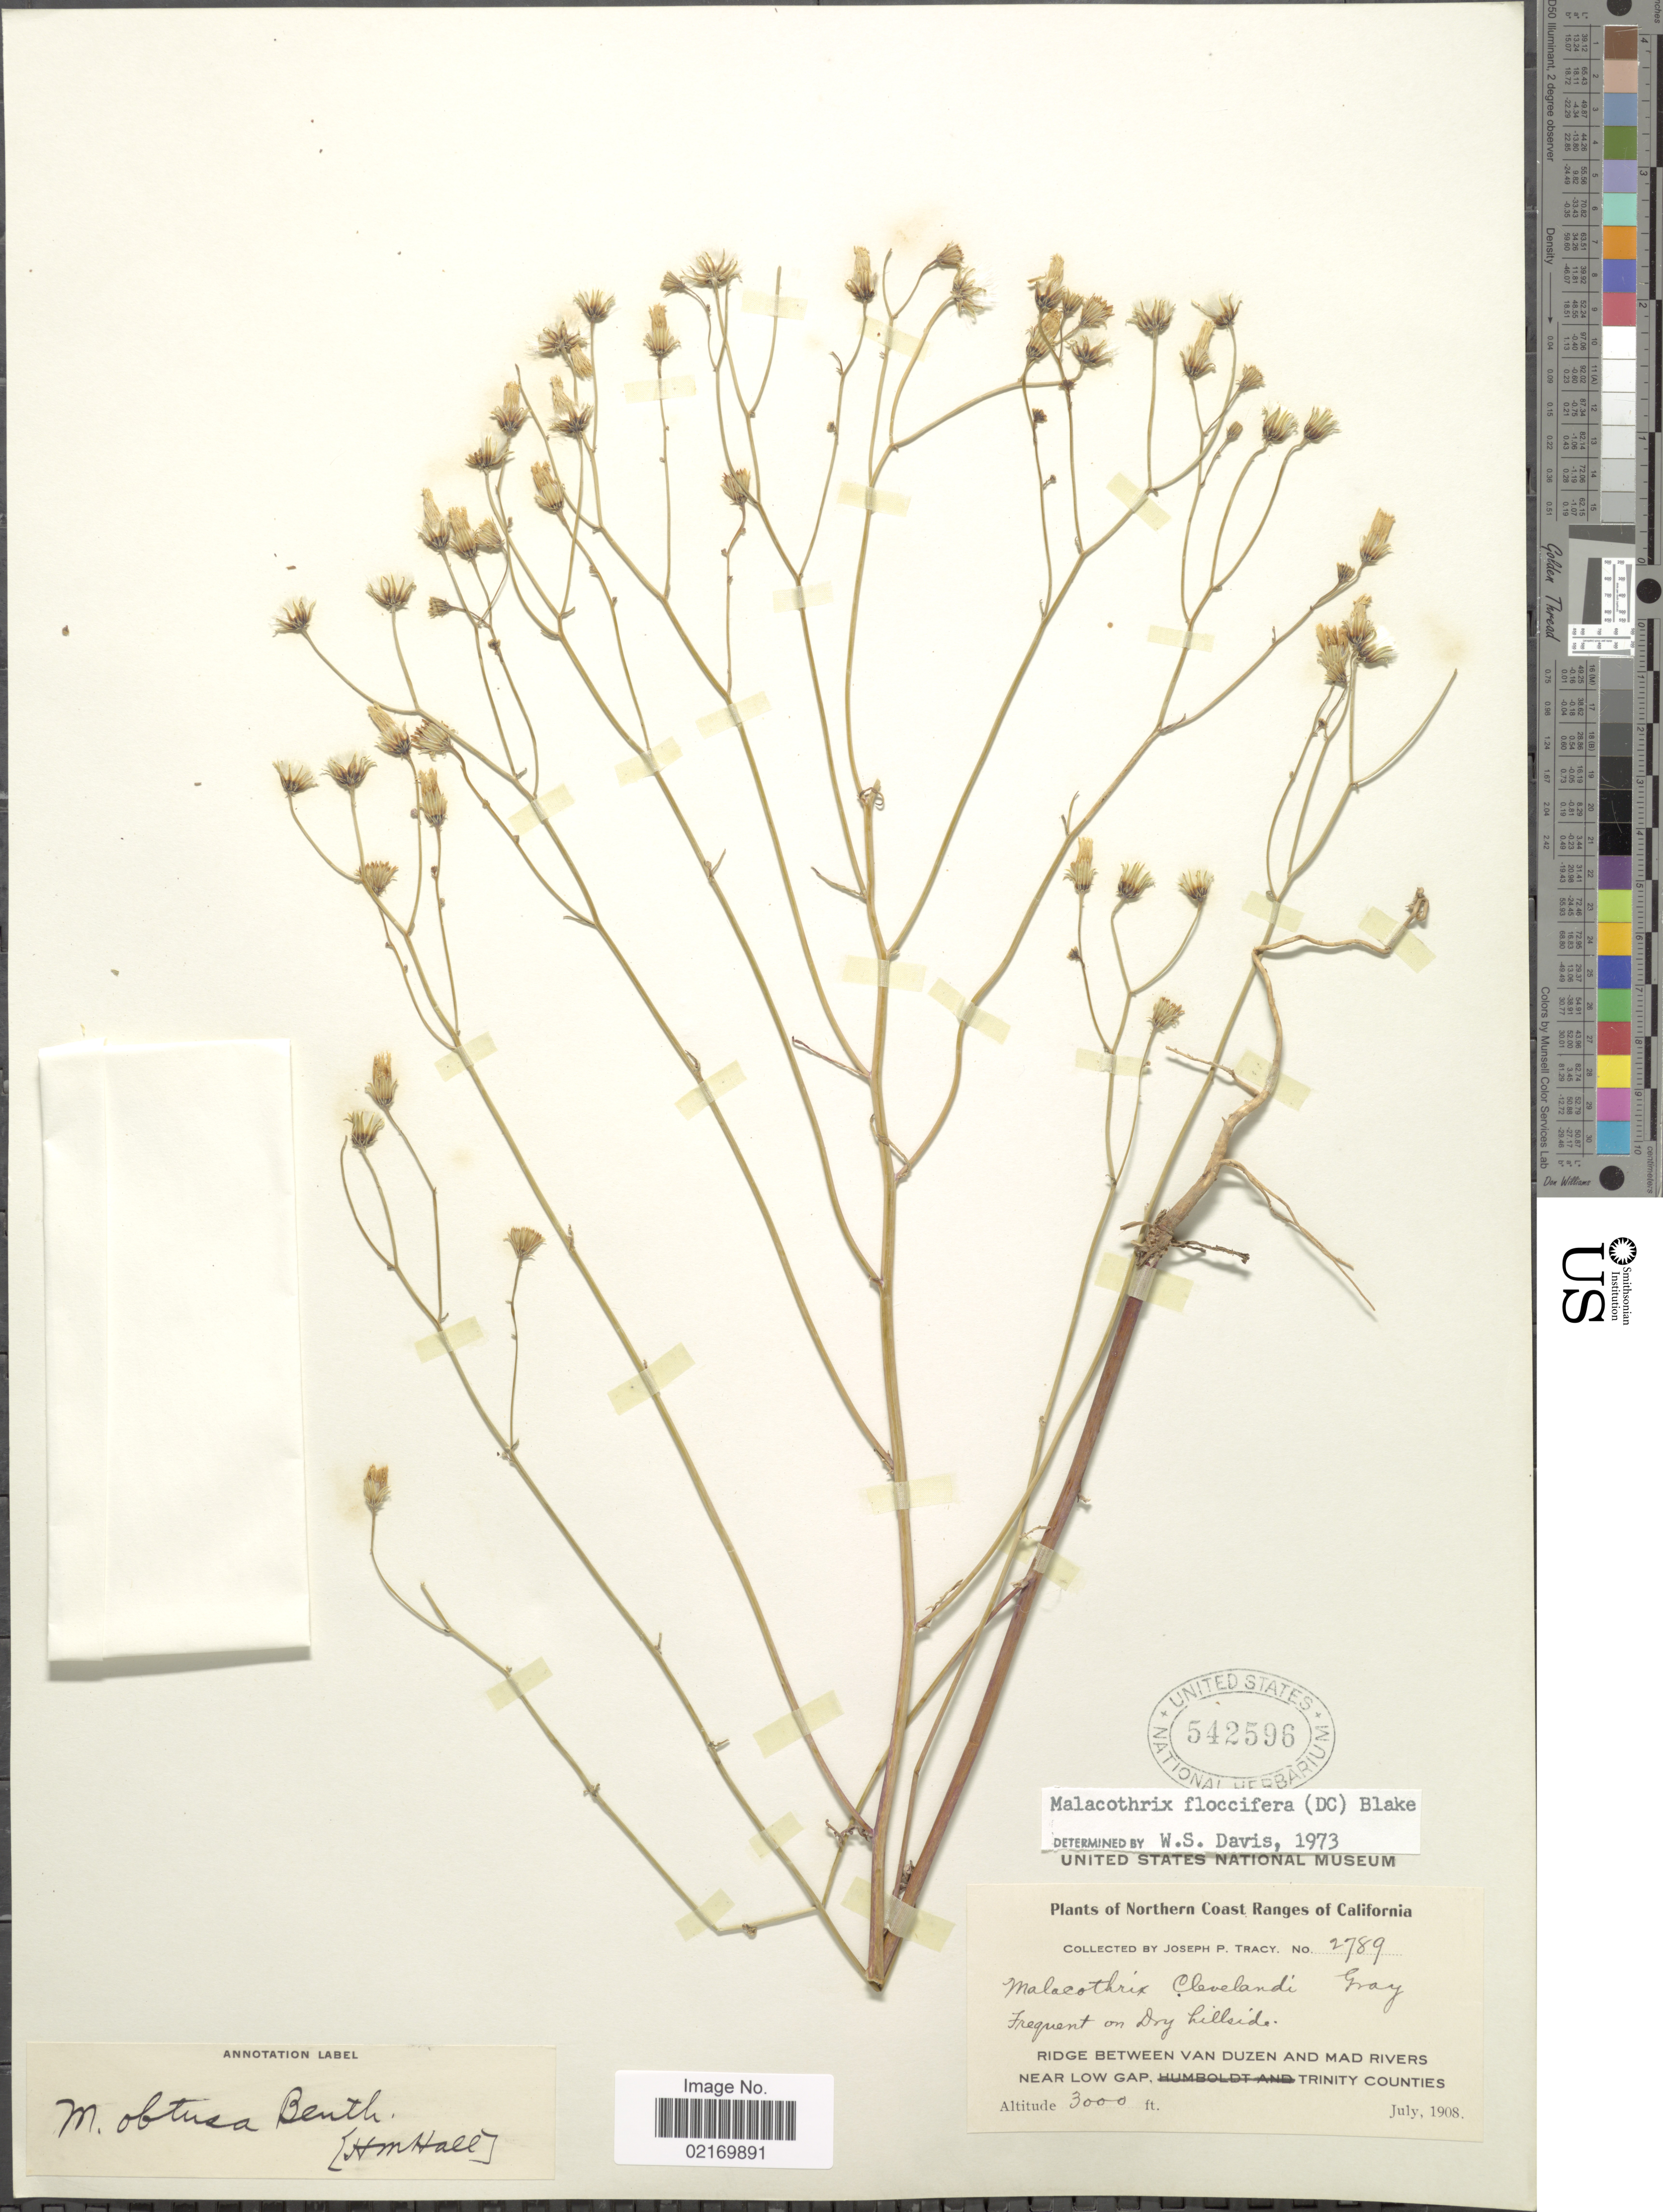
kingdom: Plantae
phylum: Tracheophyta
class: Magnoliopsida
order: Asterales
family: Asteraceae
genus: Malacothrix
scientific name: Malacothrix floccifera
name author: (DC.) S.F. Blake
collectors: J. Tracy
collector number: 2789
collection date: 1908-07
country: United States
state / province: California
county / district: Trinity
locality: Northern Coast Ranges of California, ridge between Van Duzen and Mad Rivers, near low Gap, Trinity Counties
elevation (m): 914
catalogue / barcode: US 542596